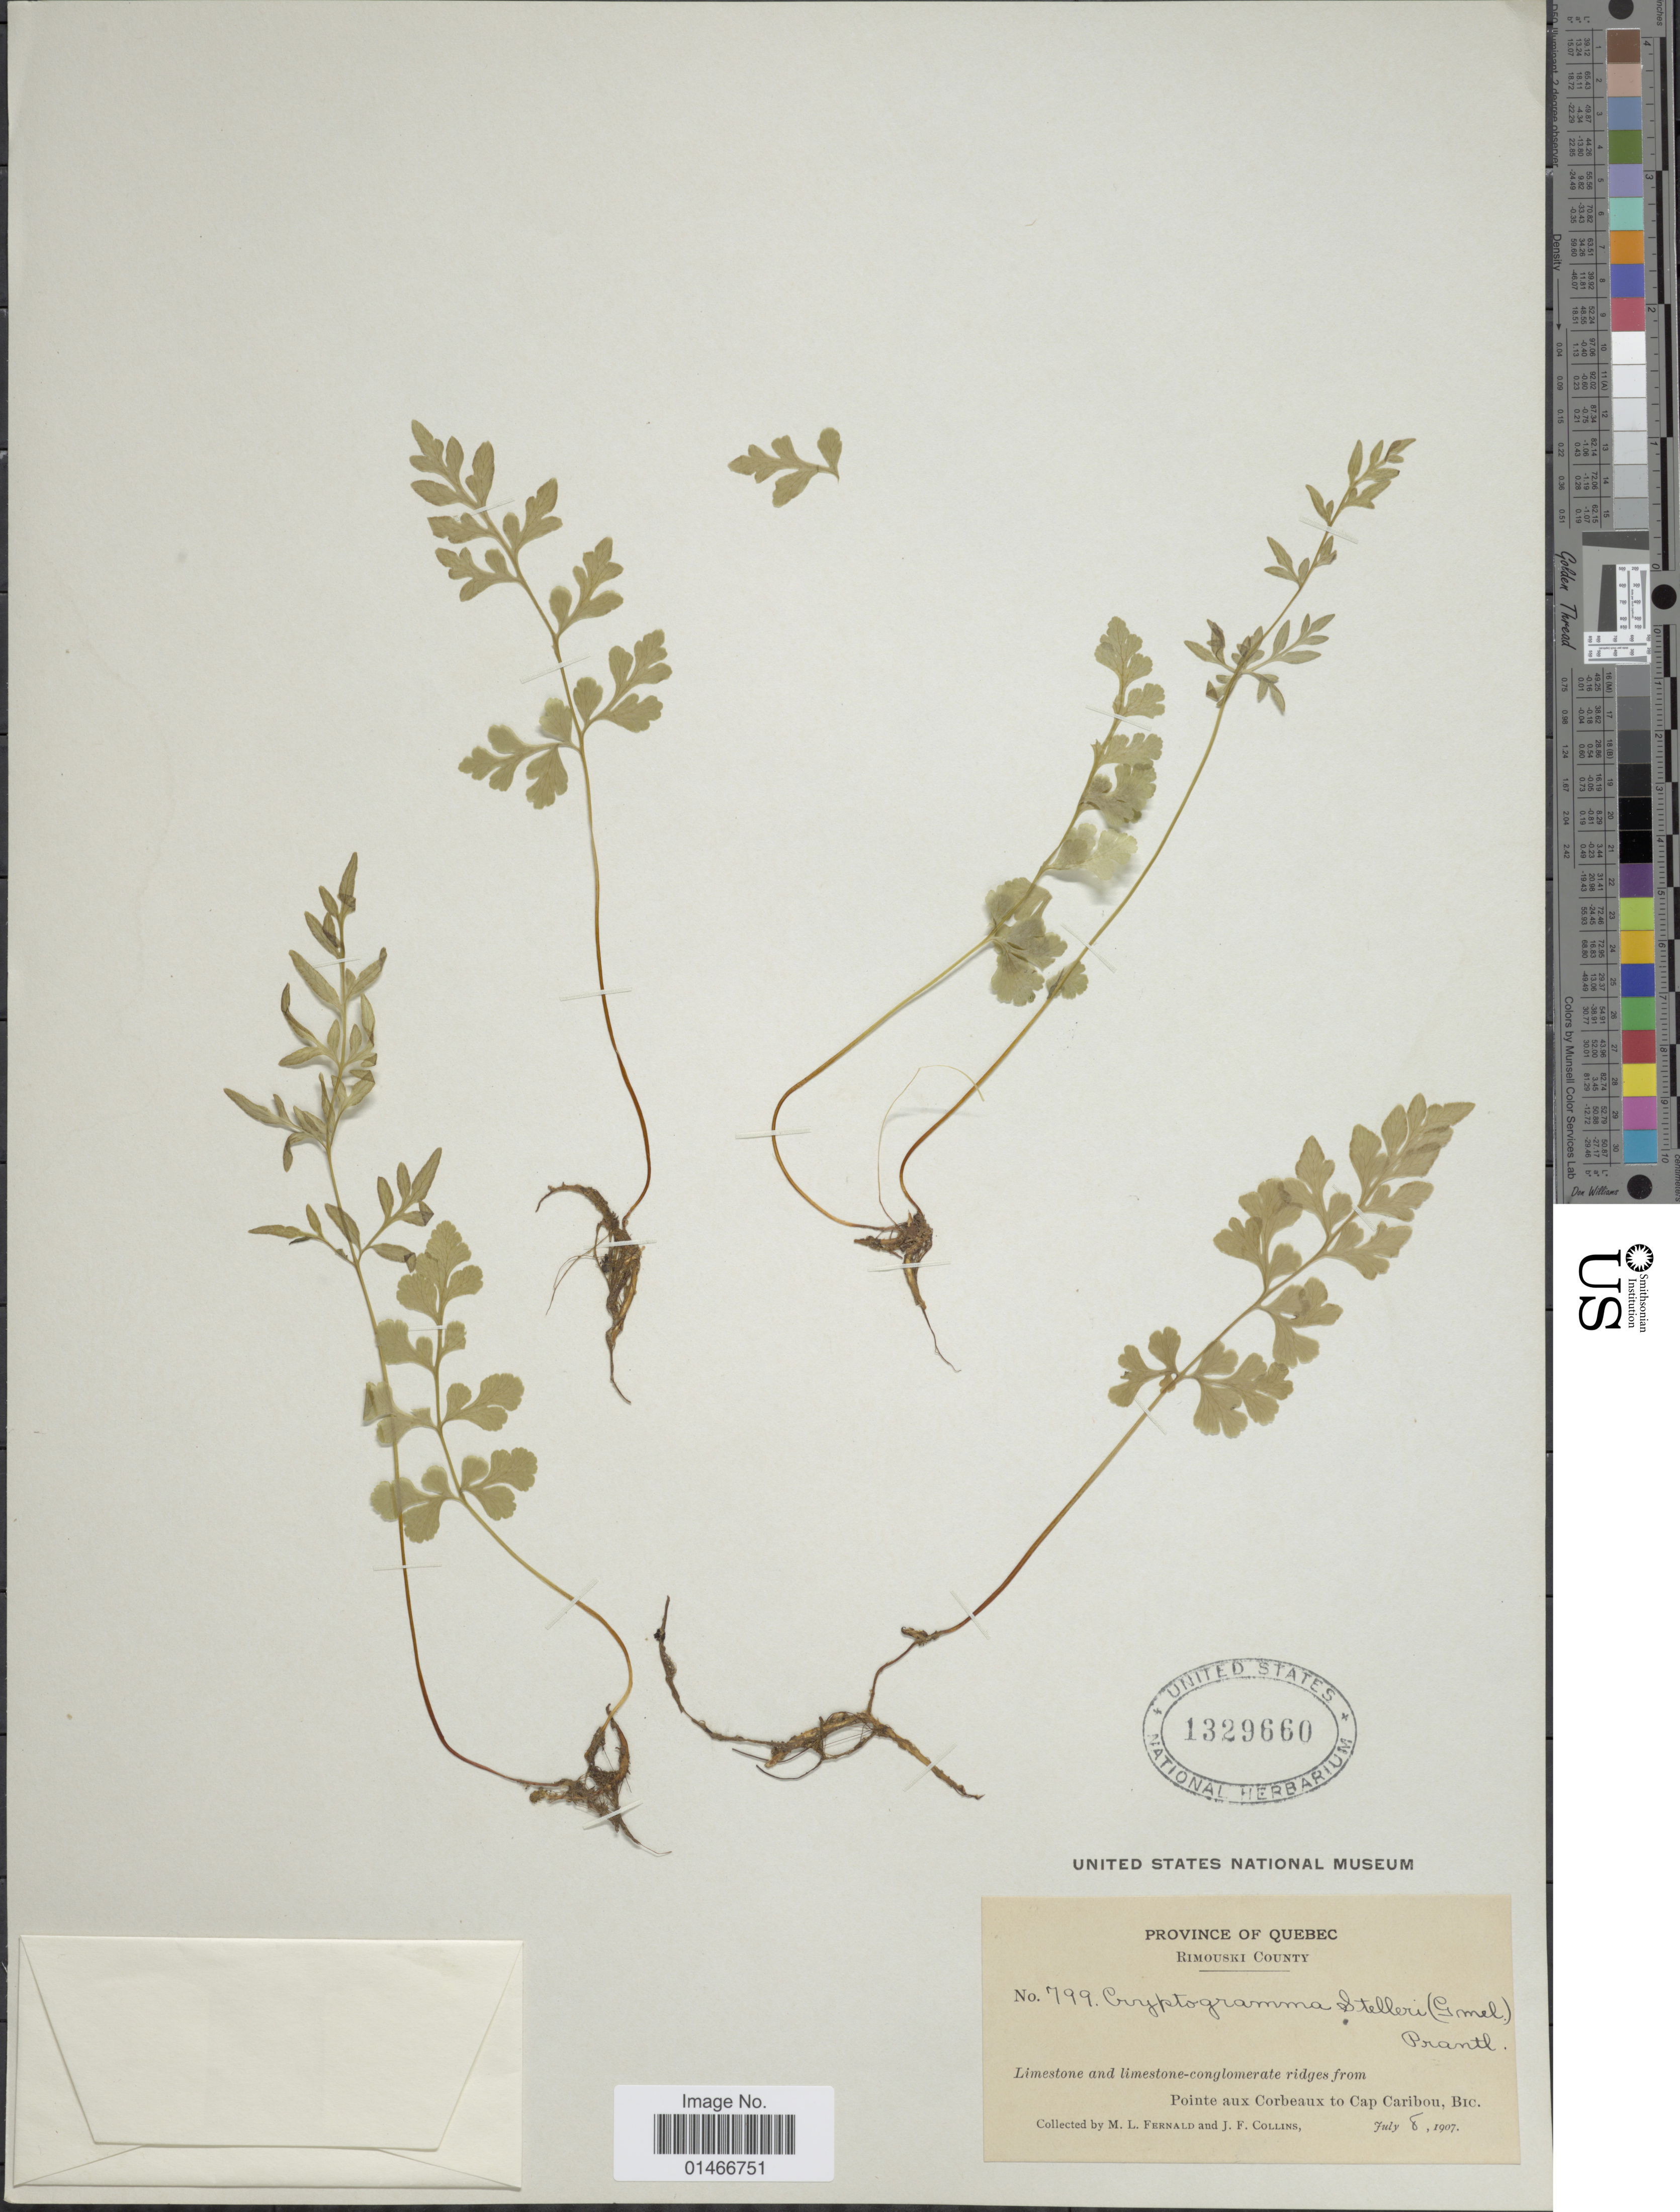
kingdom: Plantae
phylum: Tracheophyta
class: Polypodiopsida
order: Polypodiales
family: Pteridaceae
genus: Cryptogramma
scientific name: Cryptogramma stelleri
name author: (S.G. Gmel.) Prantl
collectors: M. L. Fernald & J. Collins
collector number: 799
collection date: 1907-07-08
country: Canada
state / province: Quebec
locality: Province of Quebec. Rimouski County. Pointe aux Corbeaux to Cap Caribou, BIC.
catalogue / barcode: US 1329660